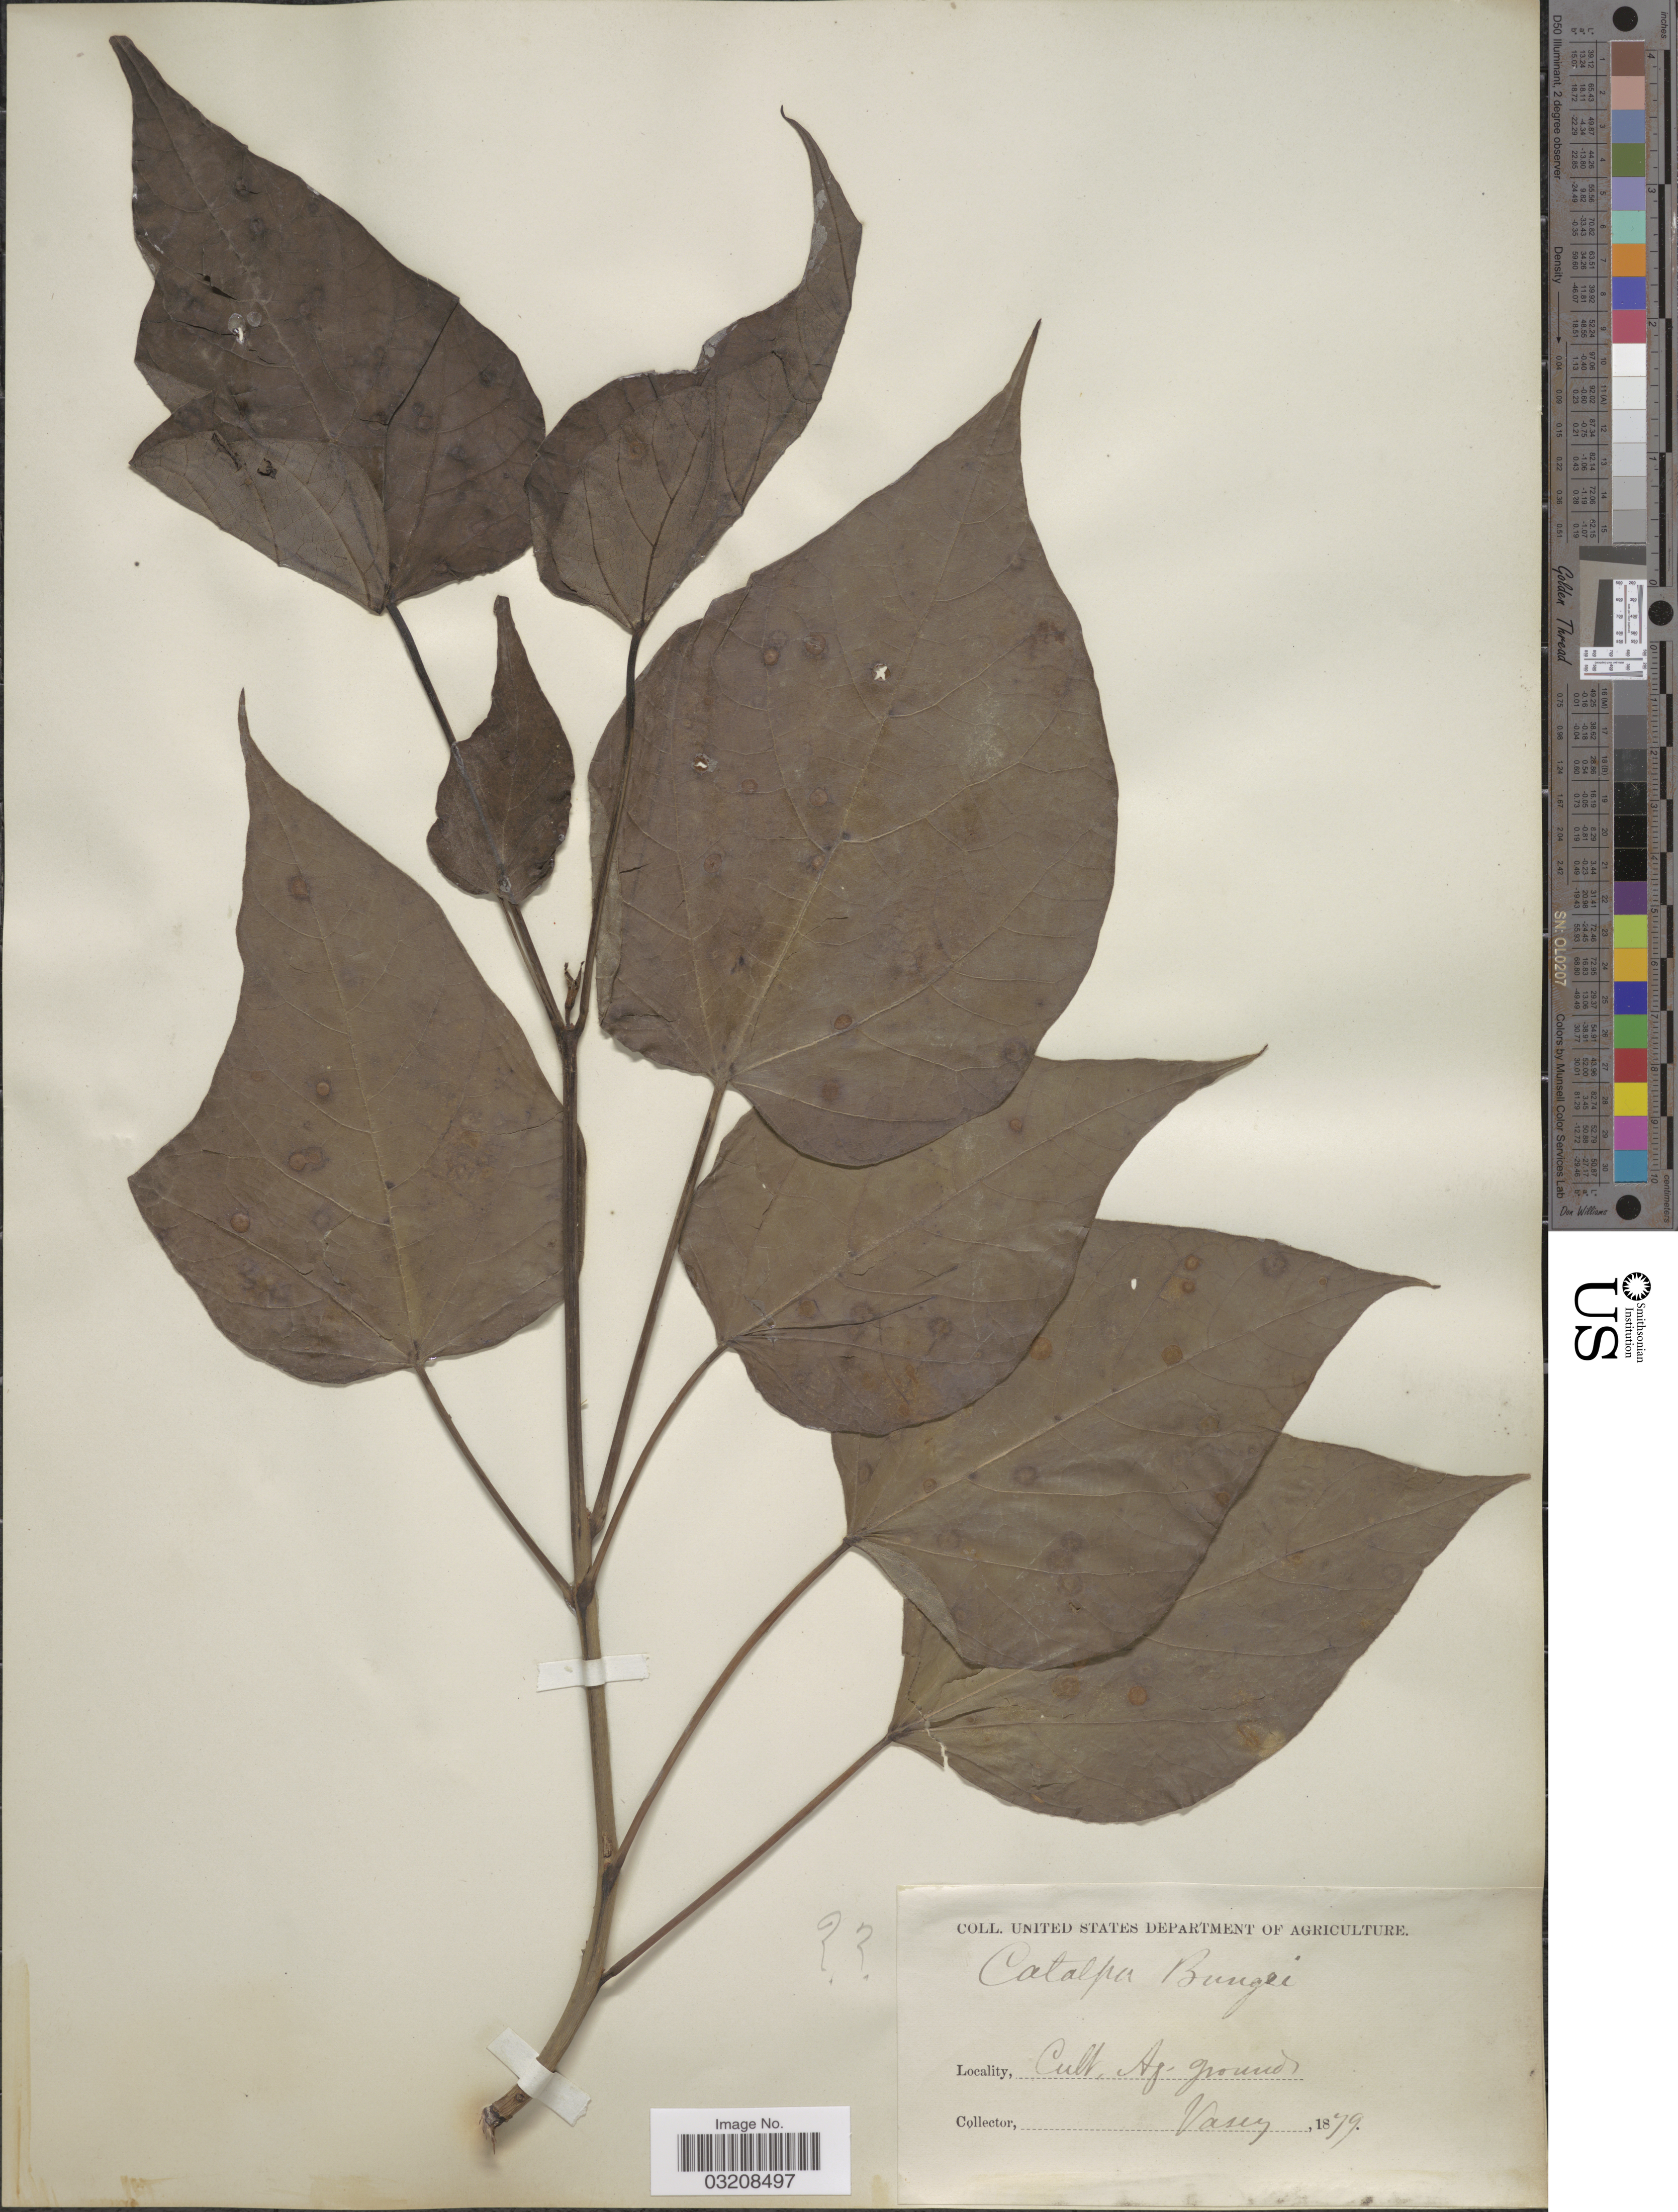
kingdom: Plantae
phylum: Tracheophyta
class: Magnoliopsida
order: Lamiales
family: Bignoniaceae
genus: Catalpa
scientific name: Catalpa bungei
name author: C.A. Mey.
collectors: Vasey, --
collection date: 1879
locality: Ag. grounds.